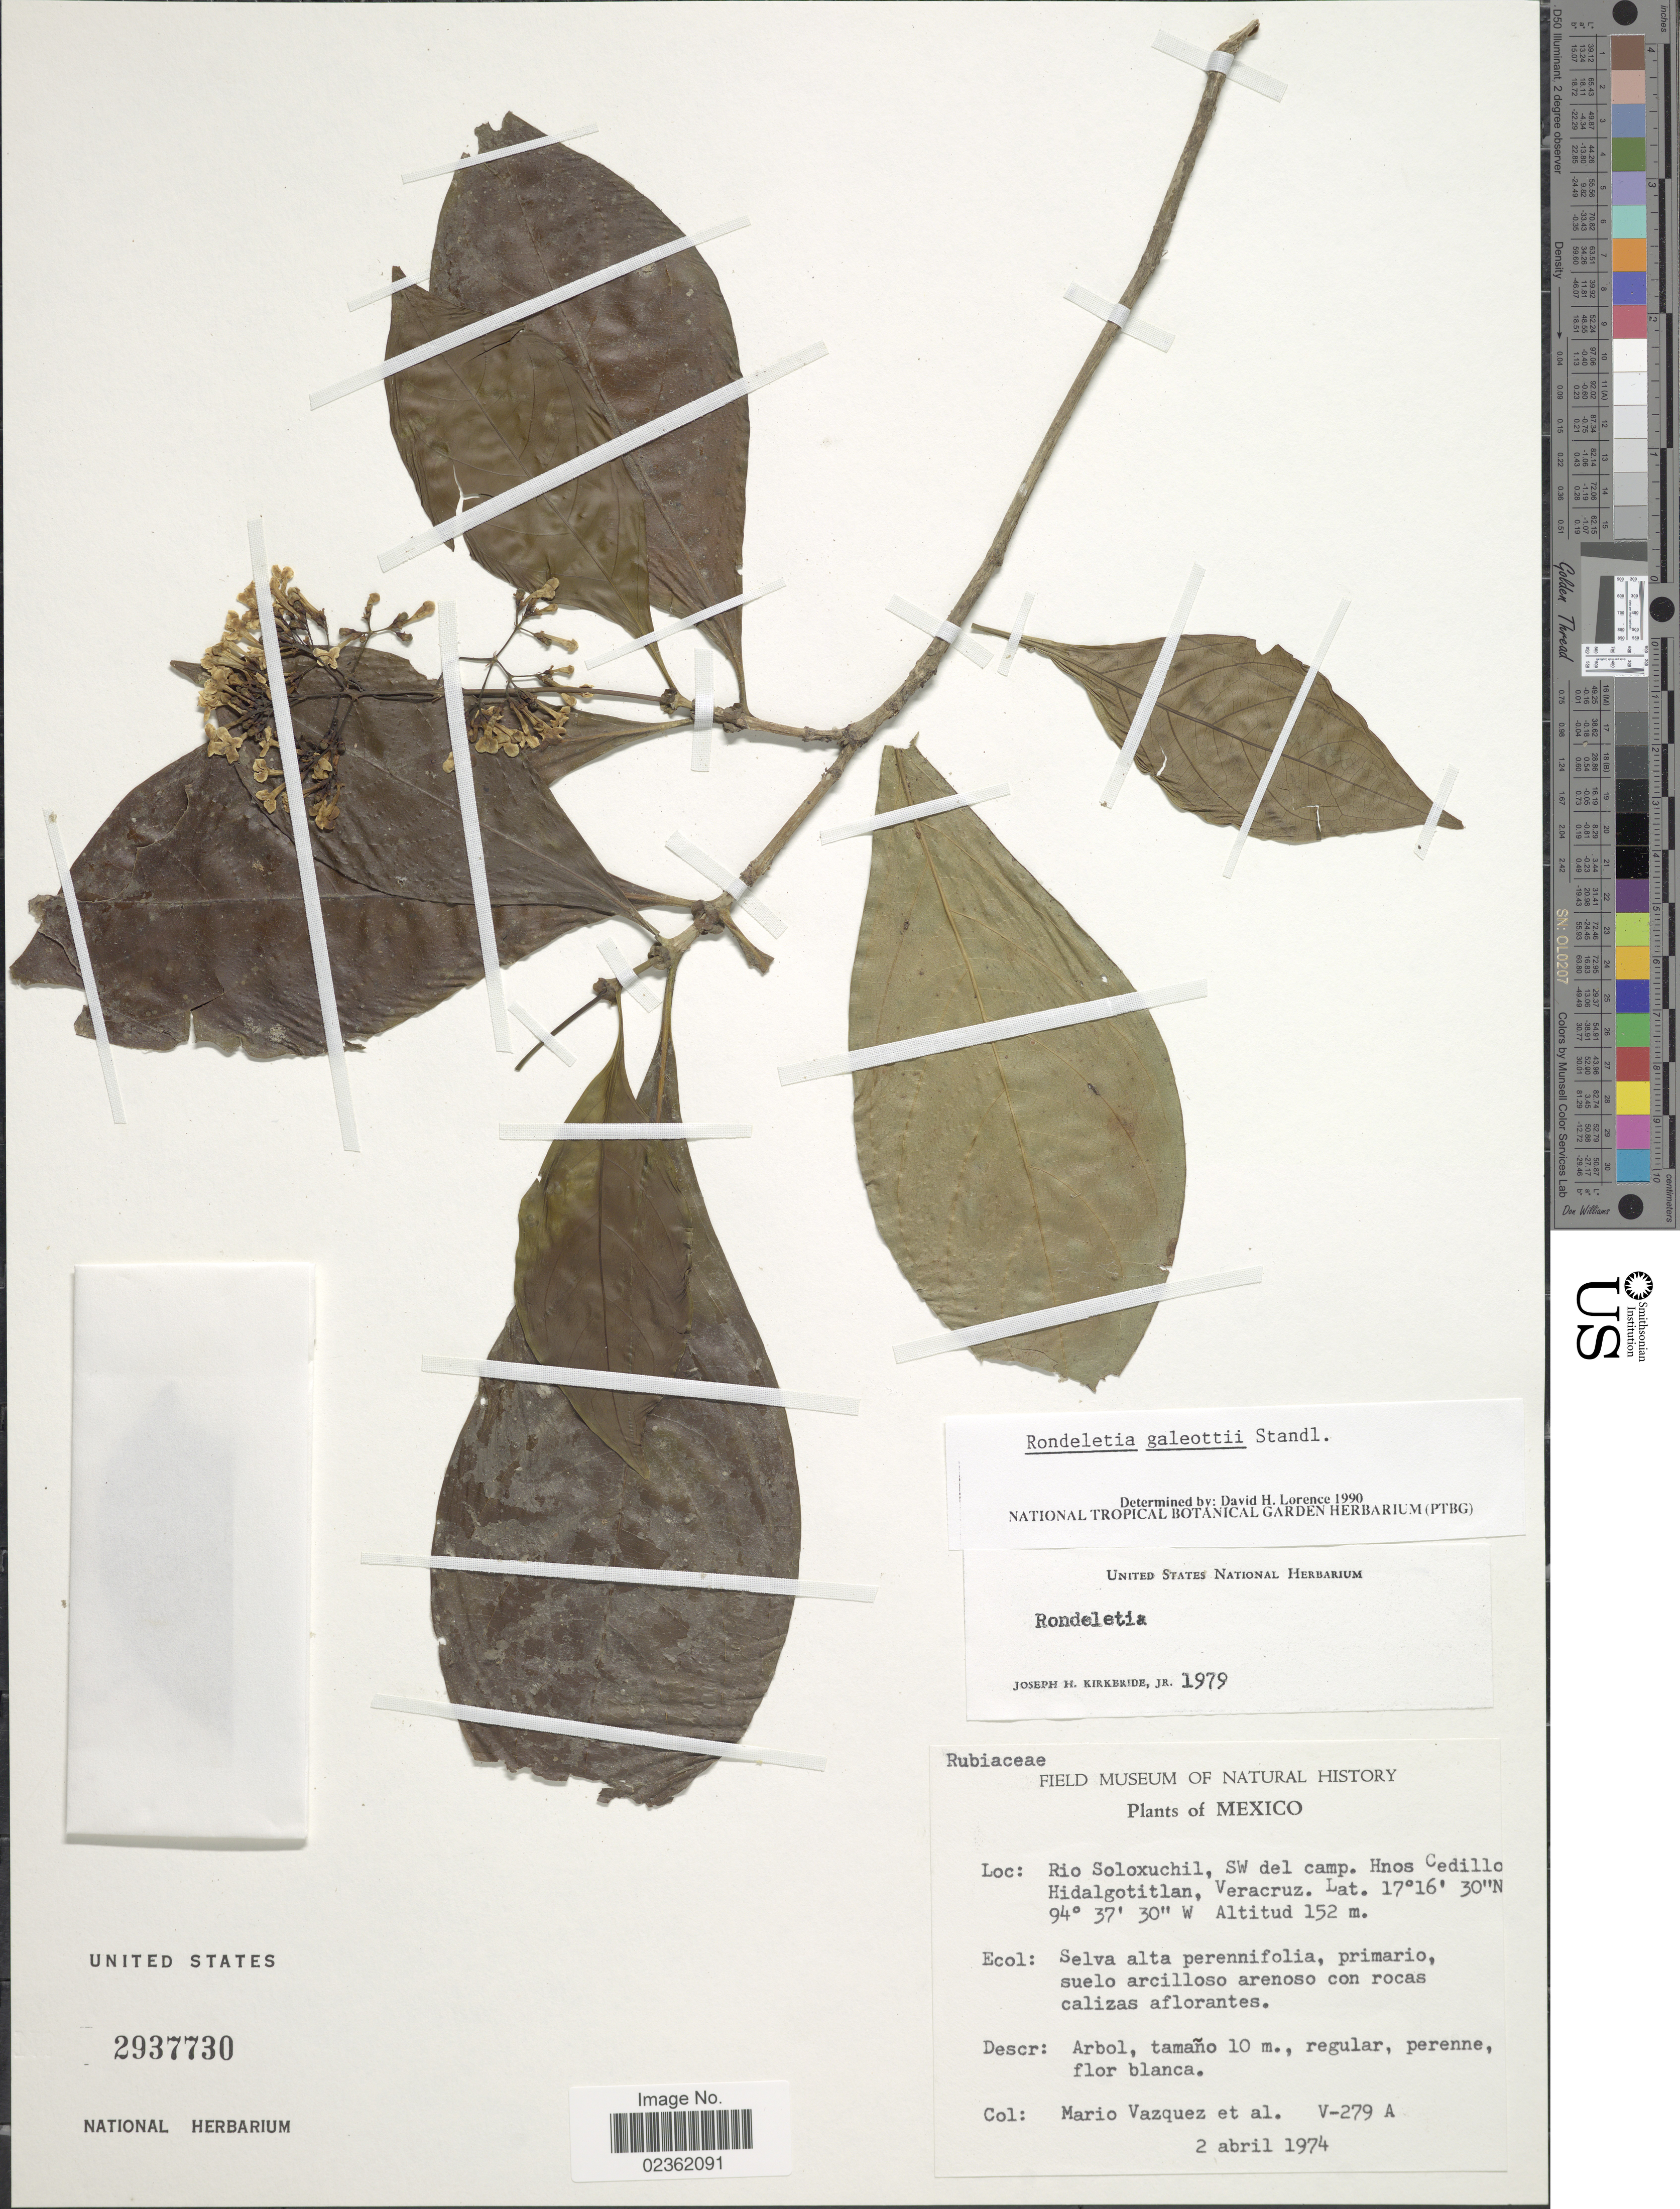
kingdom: Plantae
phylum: Tracheophyta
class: Magnoliopsida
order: Gentianales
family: Rubiaceae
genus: Rondeletia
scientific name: Rondeletia galeottii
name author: Standl.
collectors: M. Vázquez & et al.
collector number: V-279 A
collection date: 1974-04-02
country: Mexico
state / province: Veracruz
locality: Rio Soloxuchil, SW del camp, Hnos Cedillo Hidagotitlan, Veracruz.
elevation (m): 152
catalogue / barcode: US 2937730